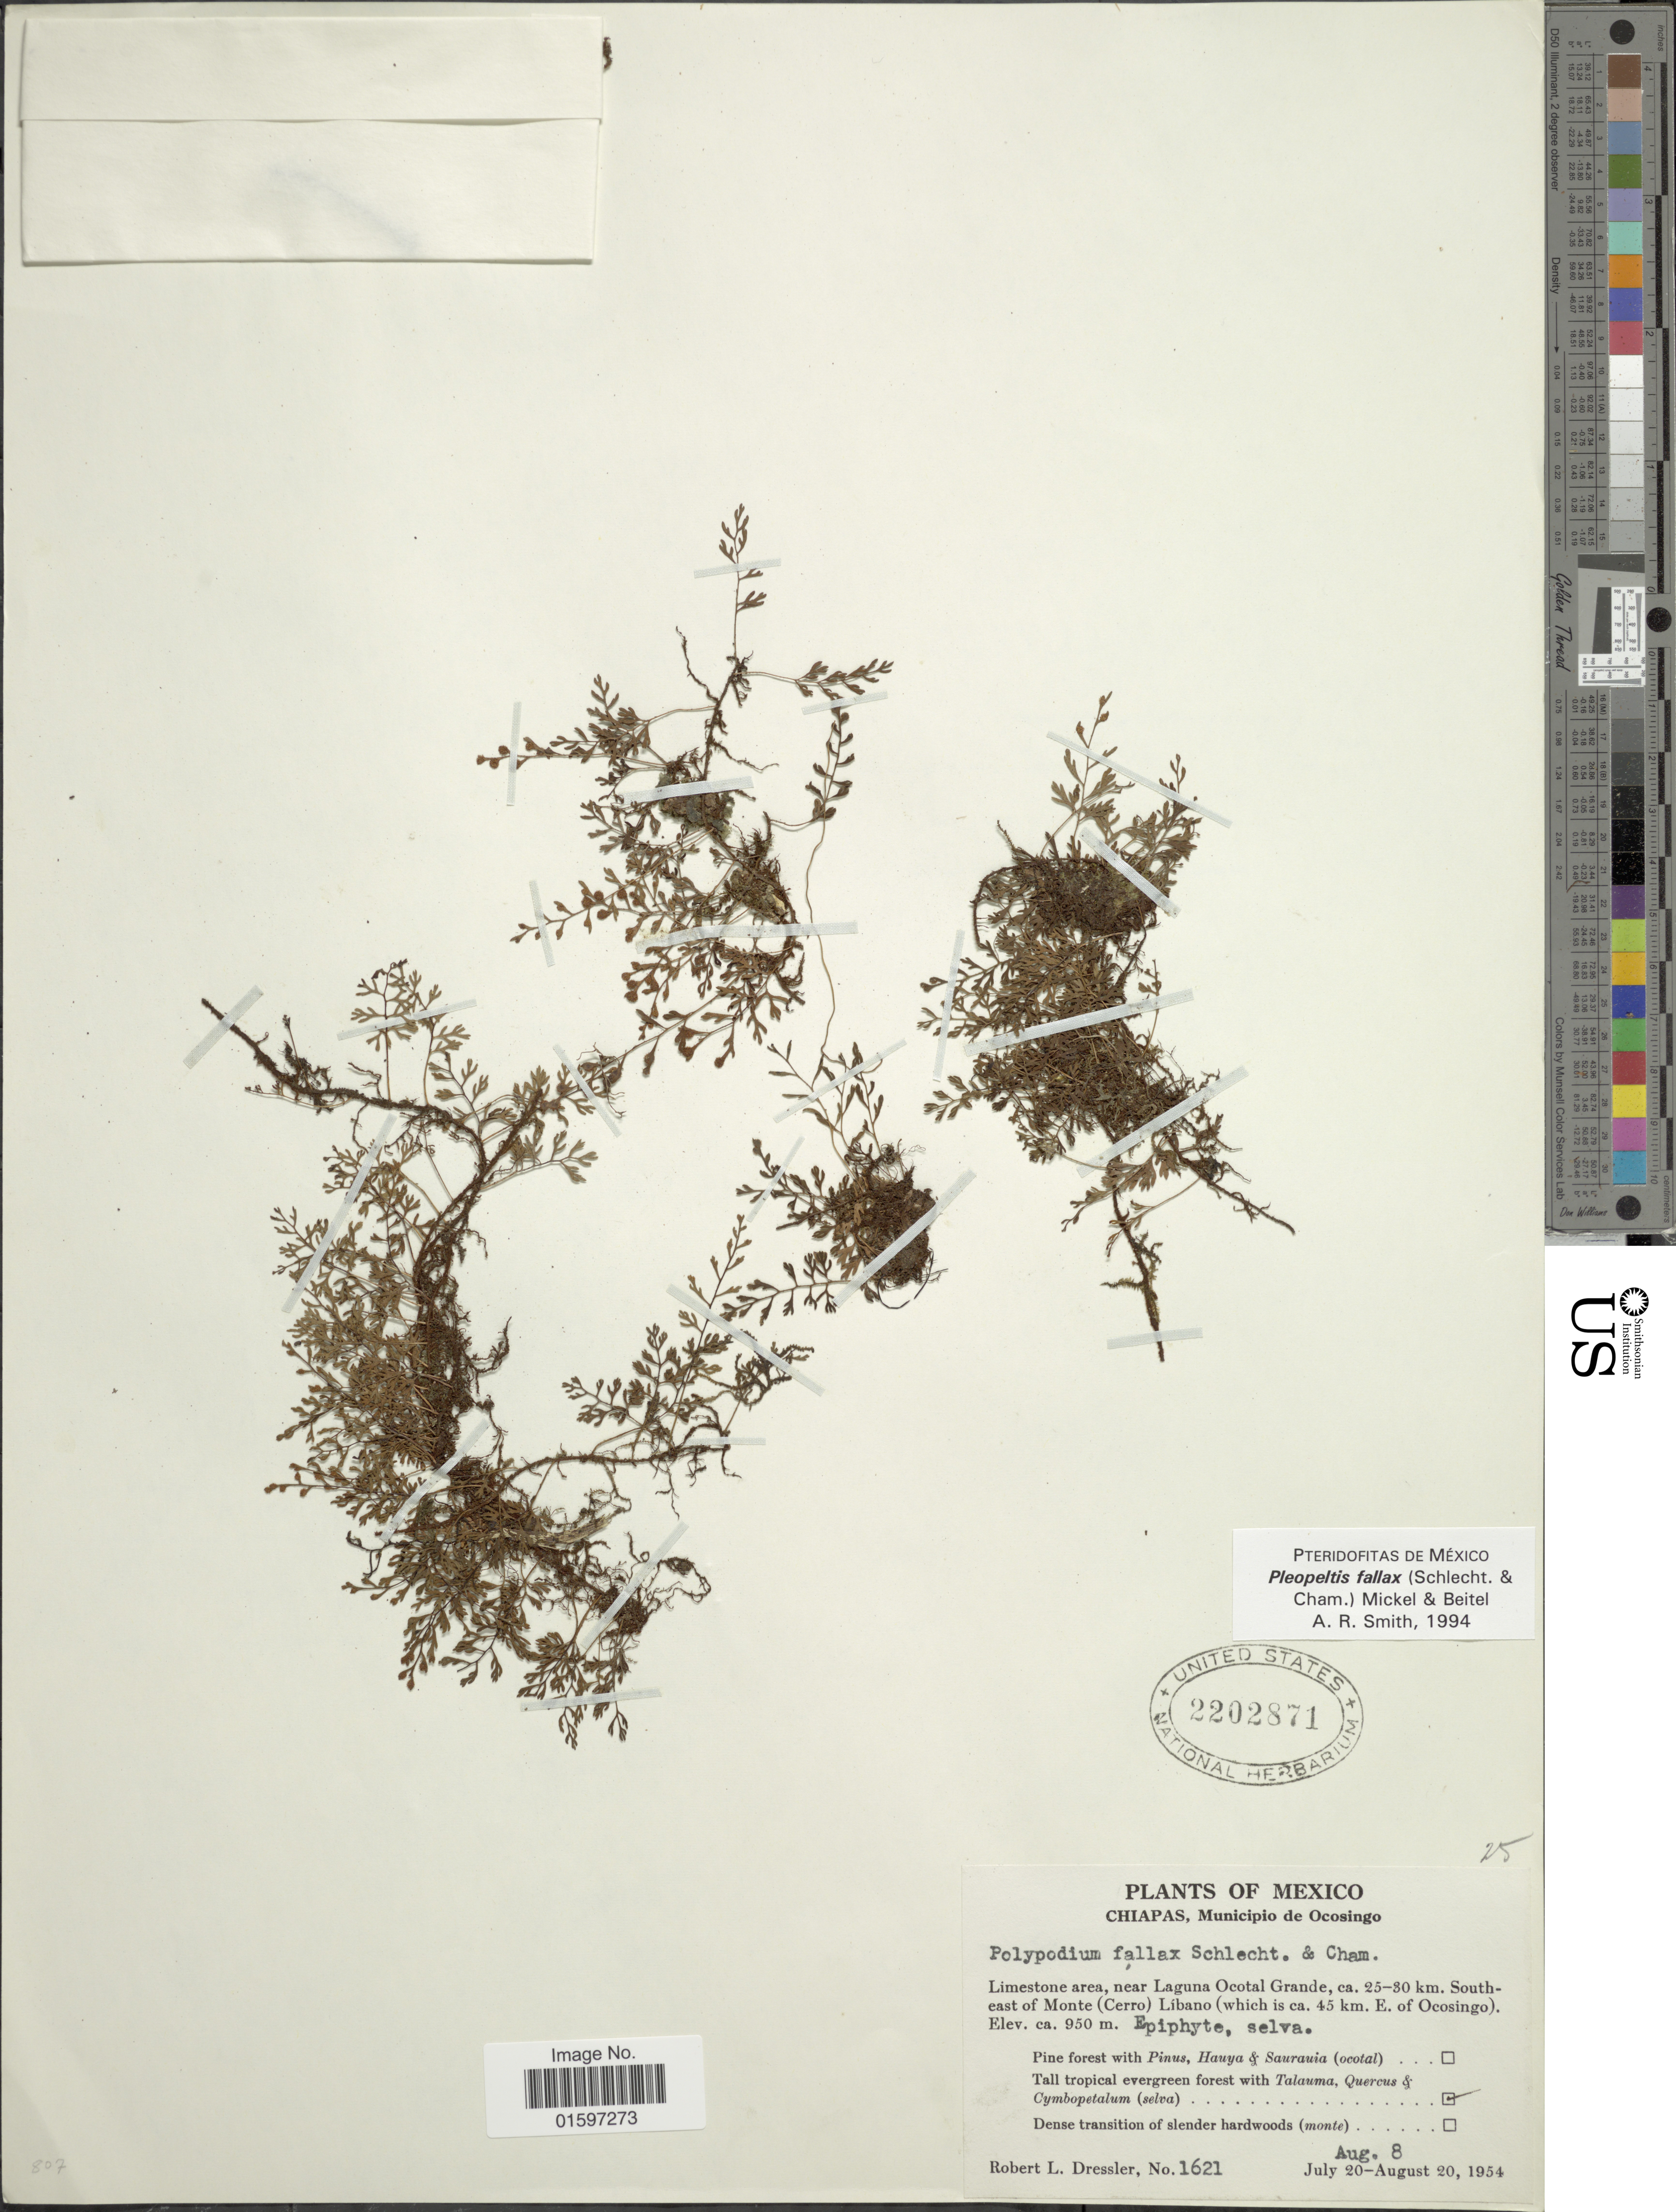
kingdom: Plantae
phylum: Tracheophyta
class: Polypodiopsida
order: Polypodiales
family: Polypodiaceae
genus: Pleopeltis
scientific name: Pleopeltis fallax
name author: (Schltdl. & Cham.) Mickel & Beitel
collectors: R. Dressler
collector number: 1621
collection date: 1954-08-08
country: Mexico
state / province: Chiapas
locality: Mexico, Chiapas, Municipio de Ocosingo, Limestone area, near Laguna Ocotak Grande, ca. 25-30 km. South-east of Monte (Cerro) Líbano (which is ca. 45 km. E. of Ocosingo).,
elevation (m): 950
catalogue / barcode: US 2202871